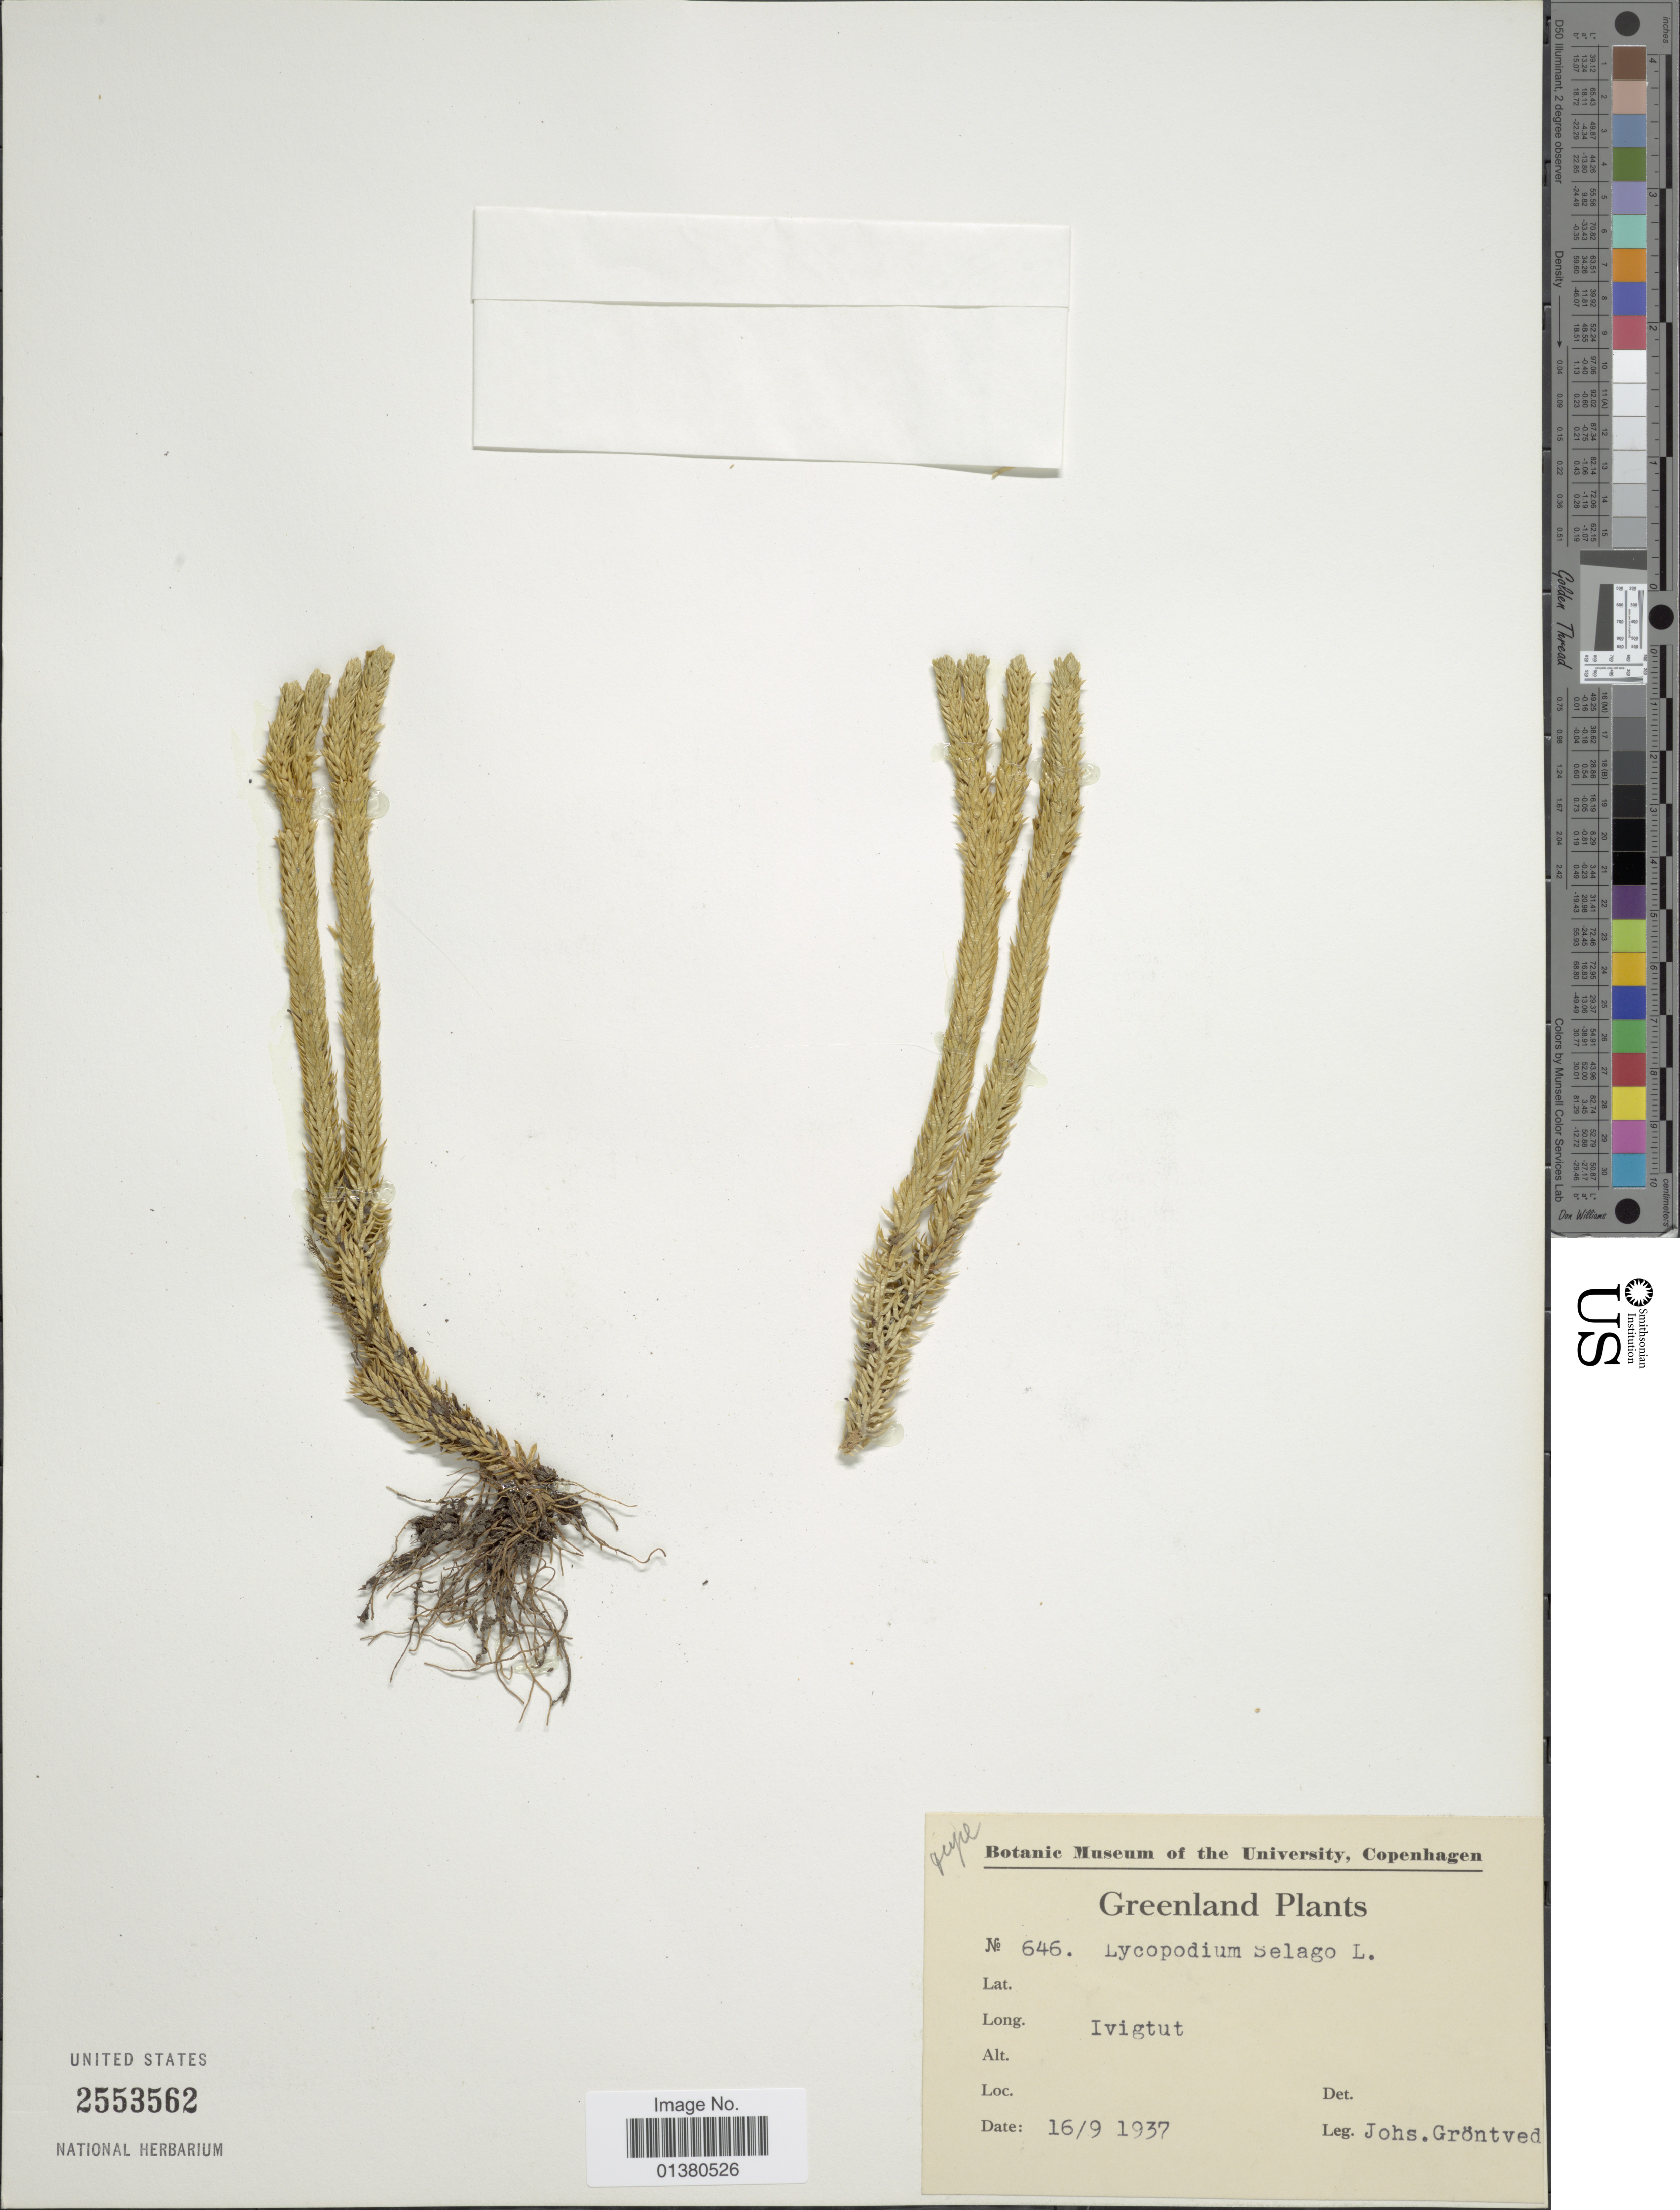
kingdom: Plantae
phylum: Tracheophyta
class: Lycopodiopsida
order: Lycopodiales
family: Lycopodiaceae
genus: Huperzia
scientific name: Huperzia selago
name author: (L.) Bernh. ex Schrank & Mart.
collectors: J. Gröntved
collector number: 646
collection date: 1937-09-16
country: Greenland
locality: Ivigtut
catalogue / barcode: US 2553562